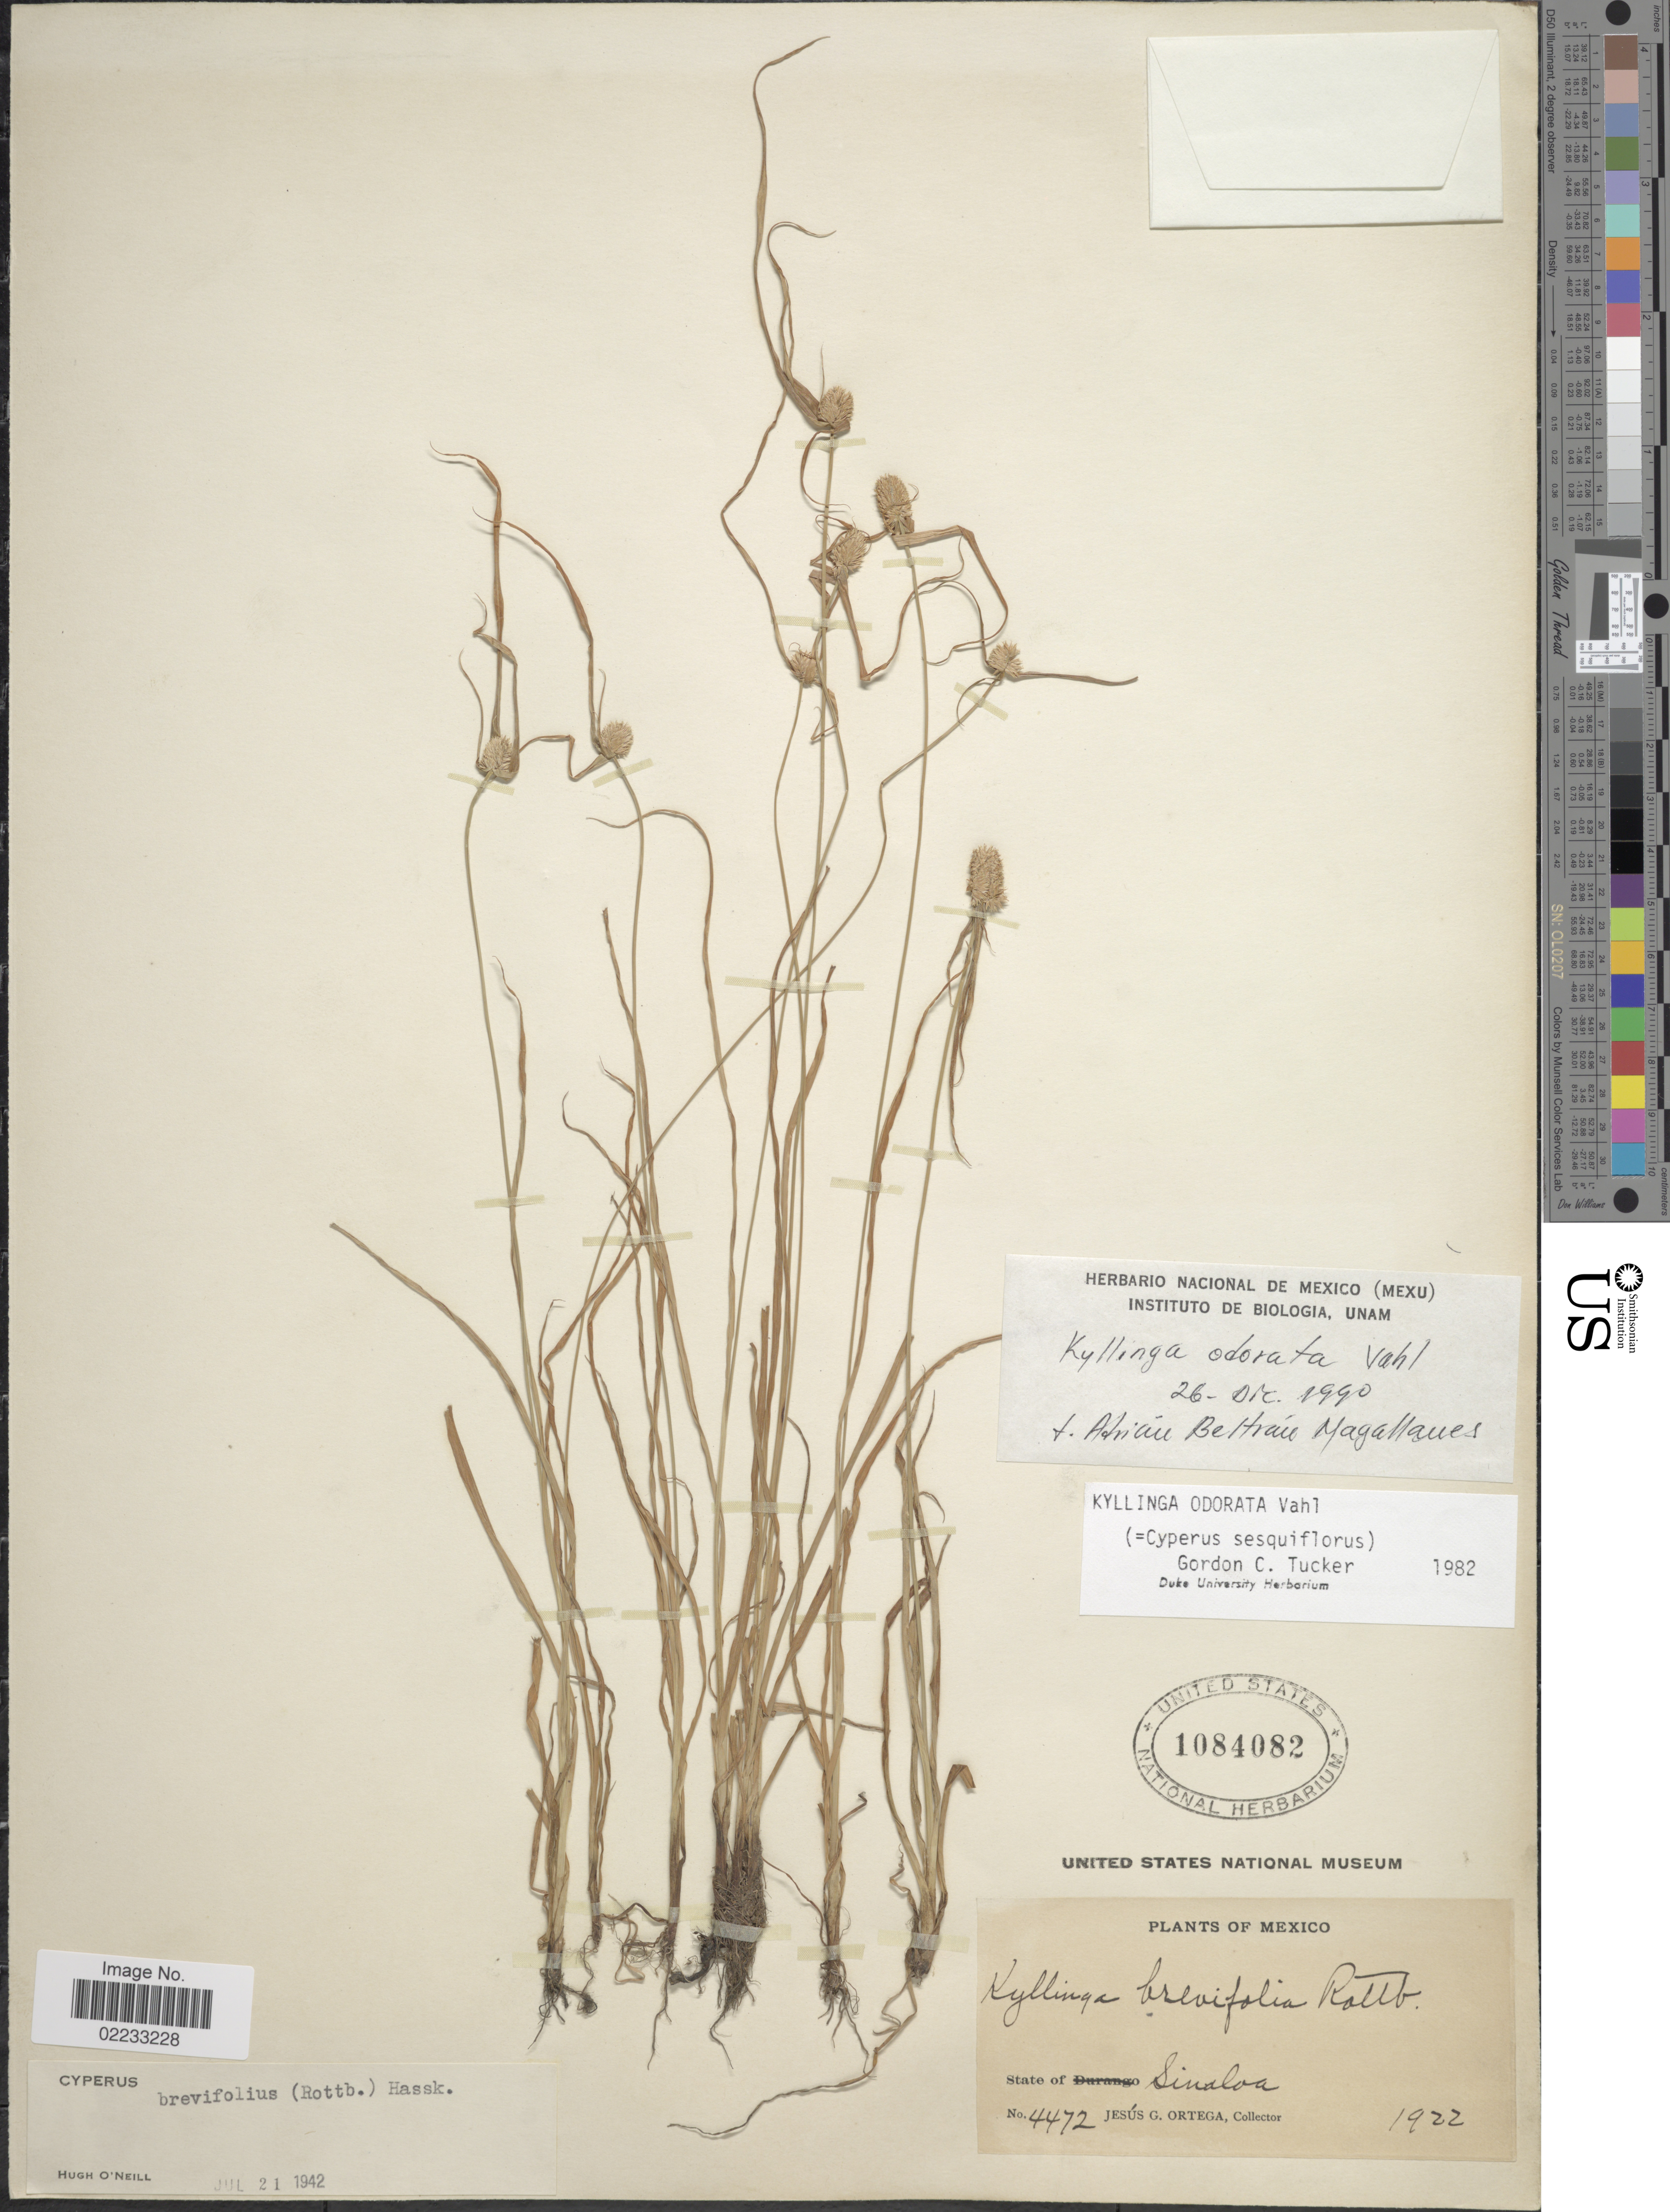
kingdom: Plantae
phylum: Tracheophyta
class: Liliopsida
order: Poales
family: Cyperaceae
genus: Cyperus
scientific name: Cyperus sesquiflorus subsp. sesquiflorus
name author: (Torr.) Mattf. & Kük.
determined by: Strong, M. T., (US), Smithsonian Institution - National Museum of Natural History (UNITED STATES)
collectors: J. Ortega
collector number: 4472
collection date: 1922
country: Mexico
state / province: Sinaloa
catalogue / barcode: US 1084082